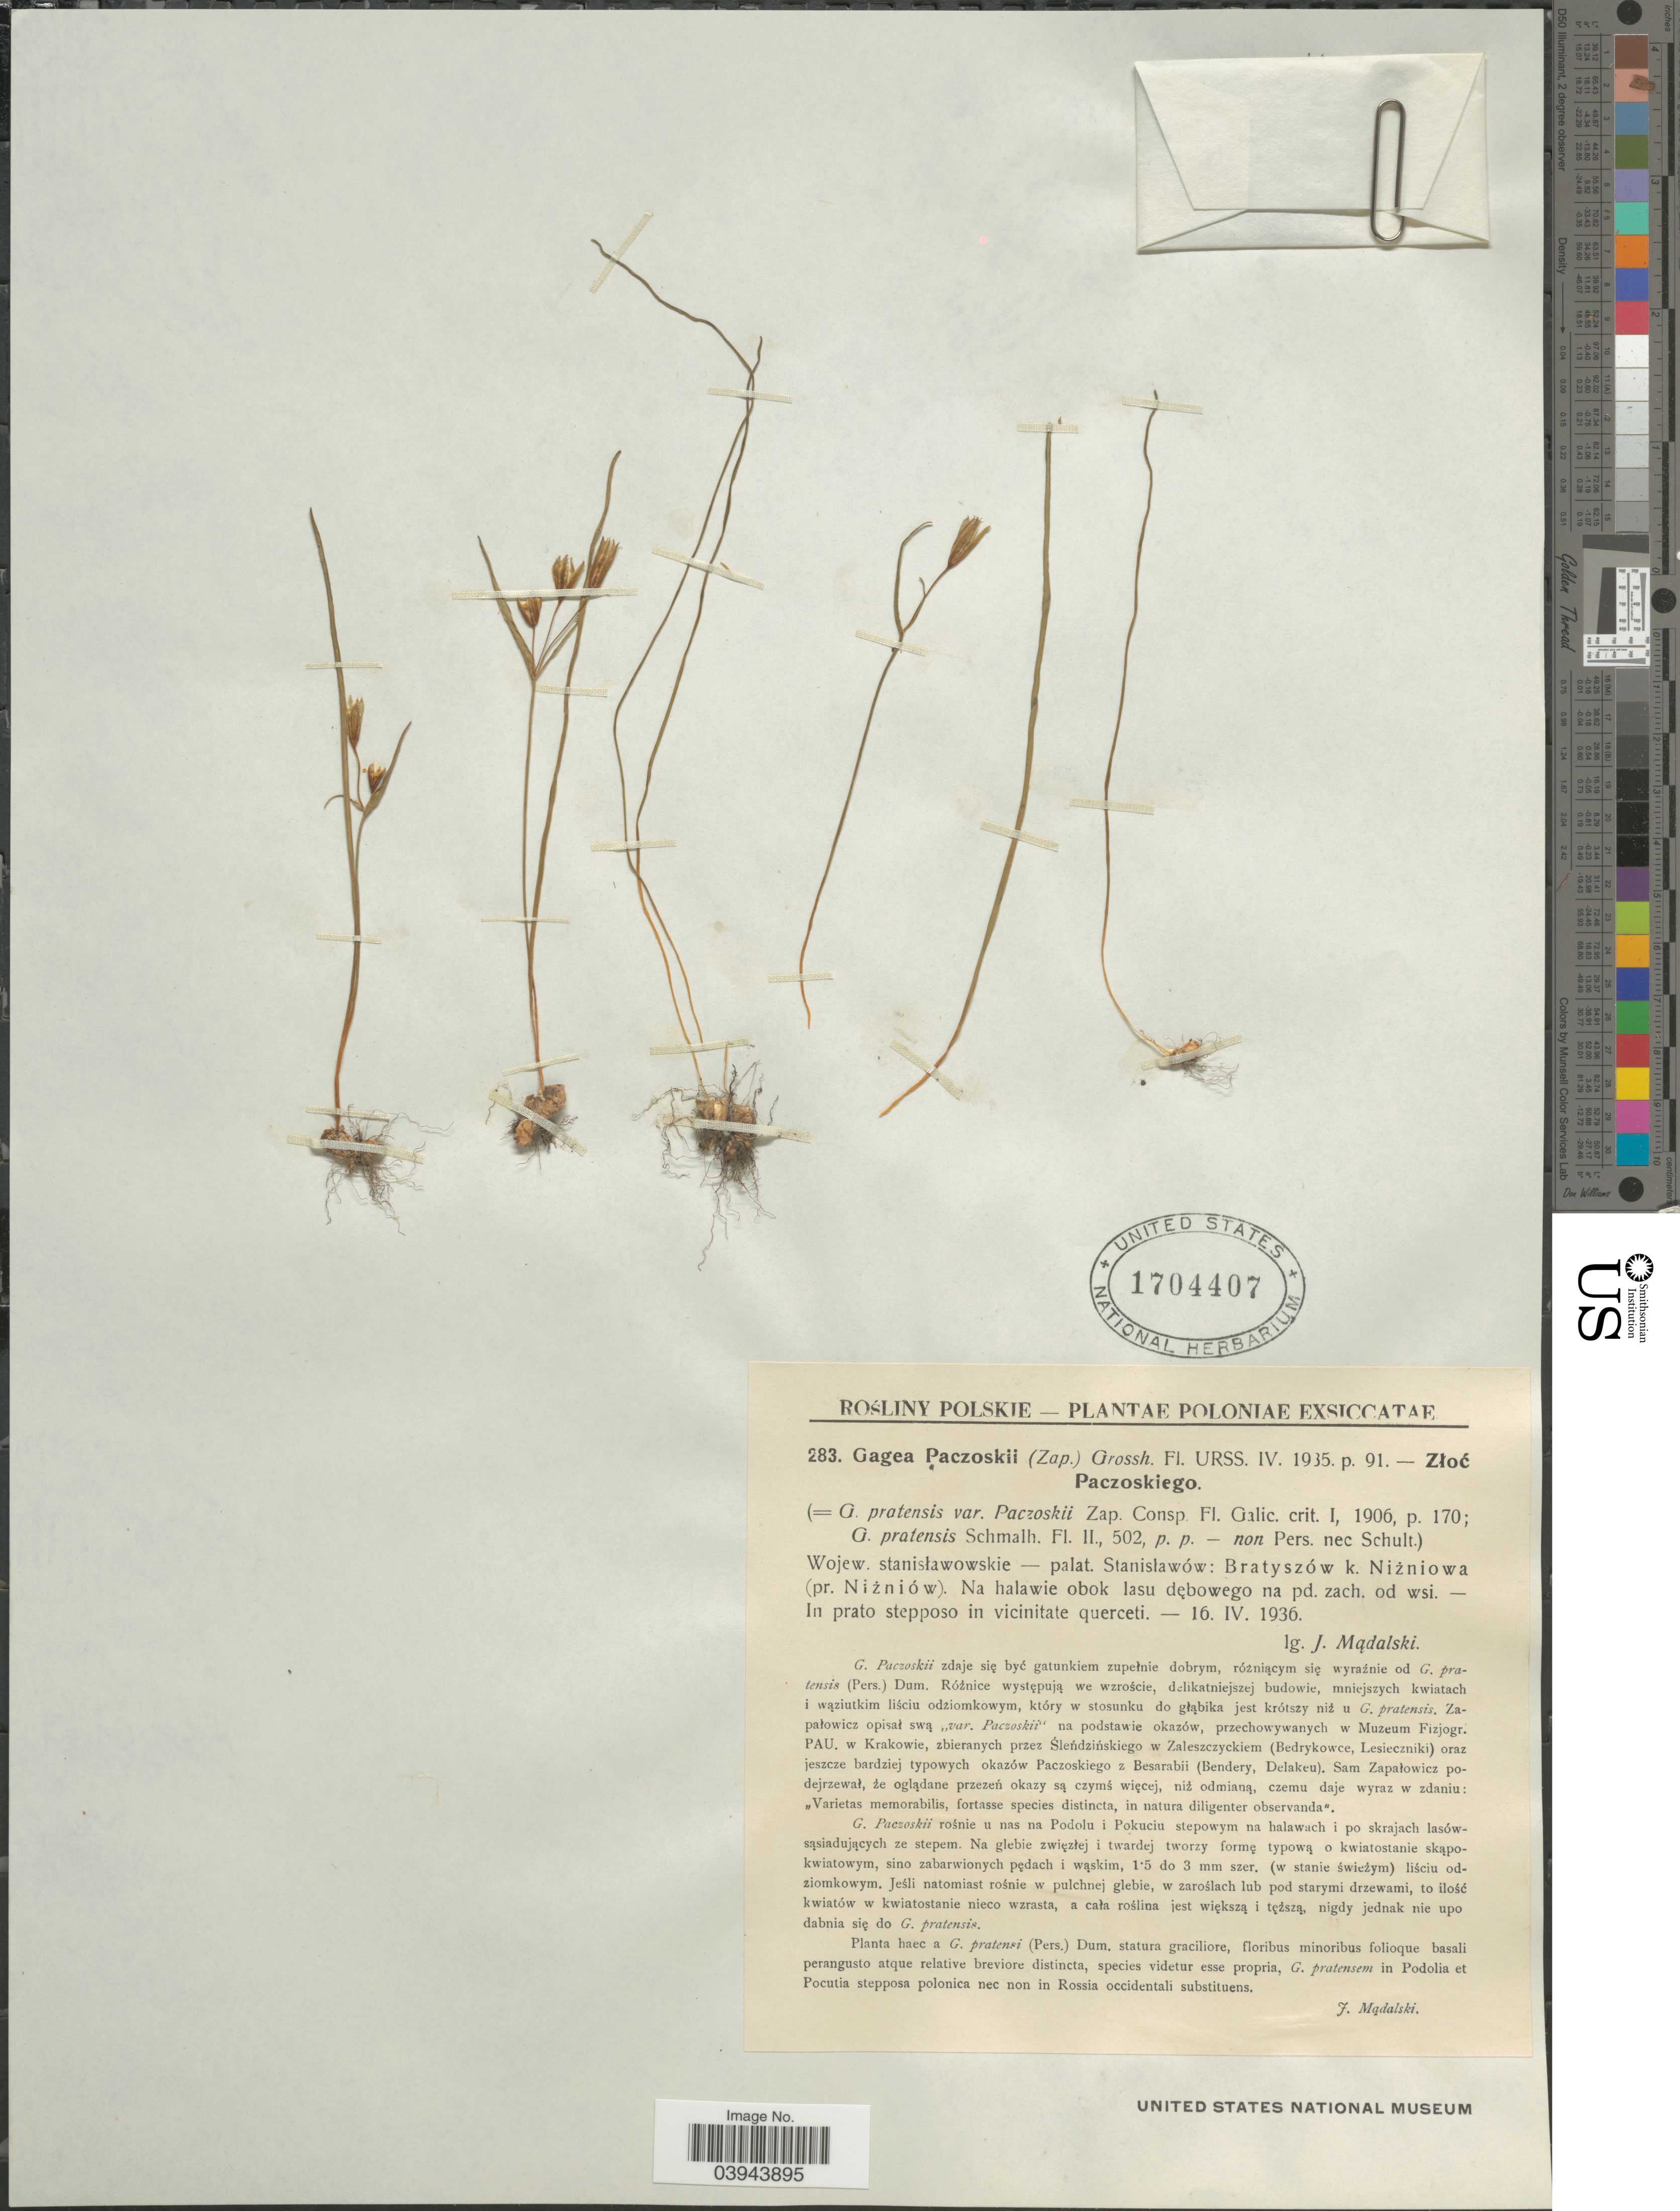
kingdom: Plantae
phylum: Tracheophyta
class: Liliopsida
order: Liliales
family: Liliaceae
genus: Gagea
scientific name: Gagea paczoskii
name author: (Zapal.) Grossh.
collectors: J. Madalski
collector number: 283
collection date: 1936-04-16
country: Poland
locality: Wojew. stanisławowskie - palat. Stanisławów: Bratyszów k. Niżniowa (pr. Niżniów).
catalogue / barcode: US 1704407